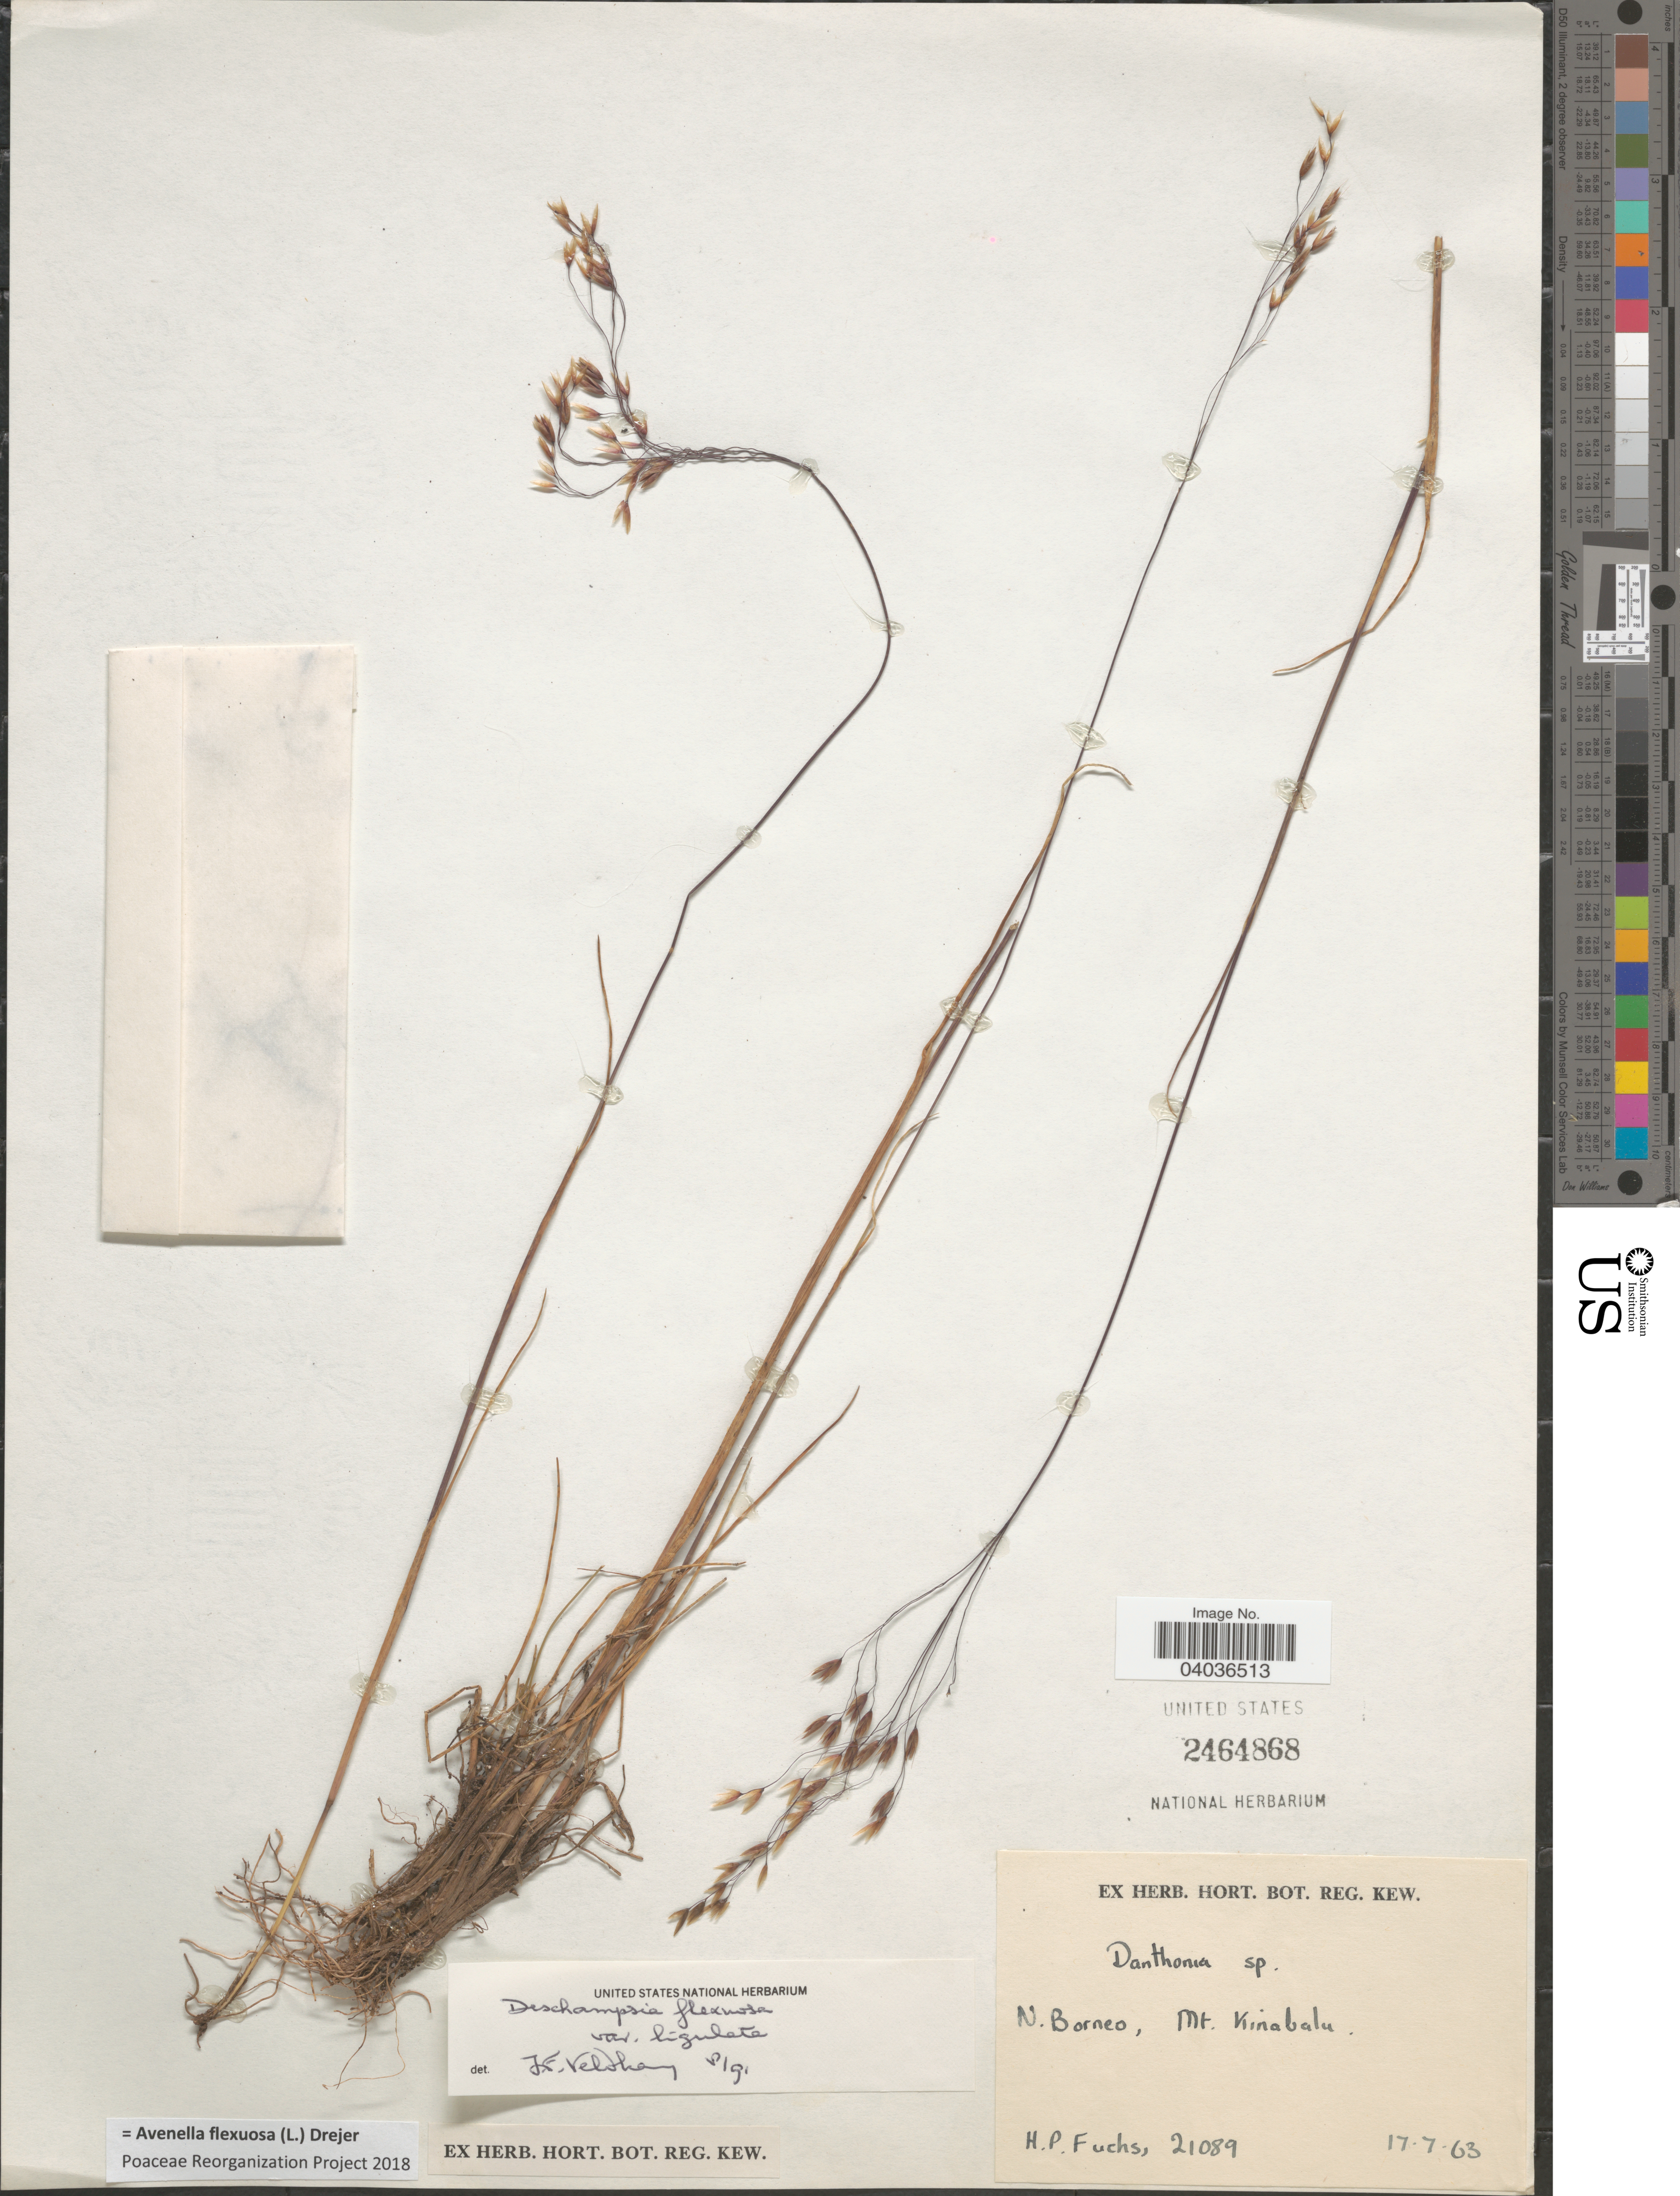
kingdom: Plantae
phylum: Tracheophyta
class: Liliopsida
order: Poales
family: Poaceae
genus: Avenella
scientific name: Avenella flexuosa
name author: (L.) Drejer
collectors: H. P. Fuchs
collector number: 21089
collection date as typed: Transcribed d/m/y: 17/7/63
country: Malaysia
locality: N. Borneo, Mt. Kinabalu.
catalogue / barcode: US 2464868